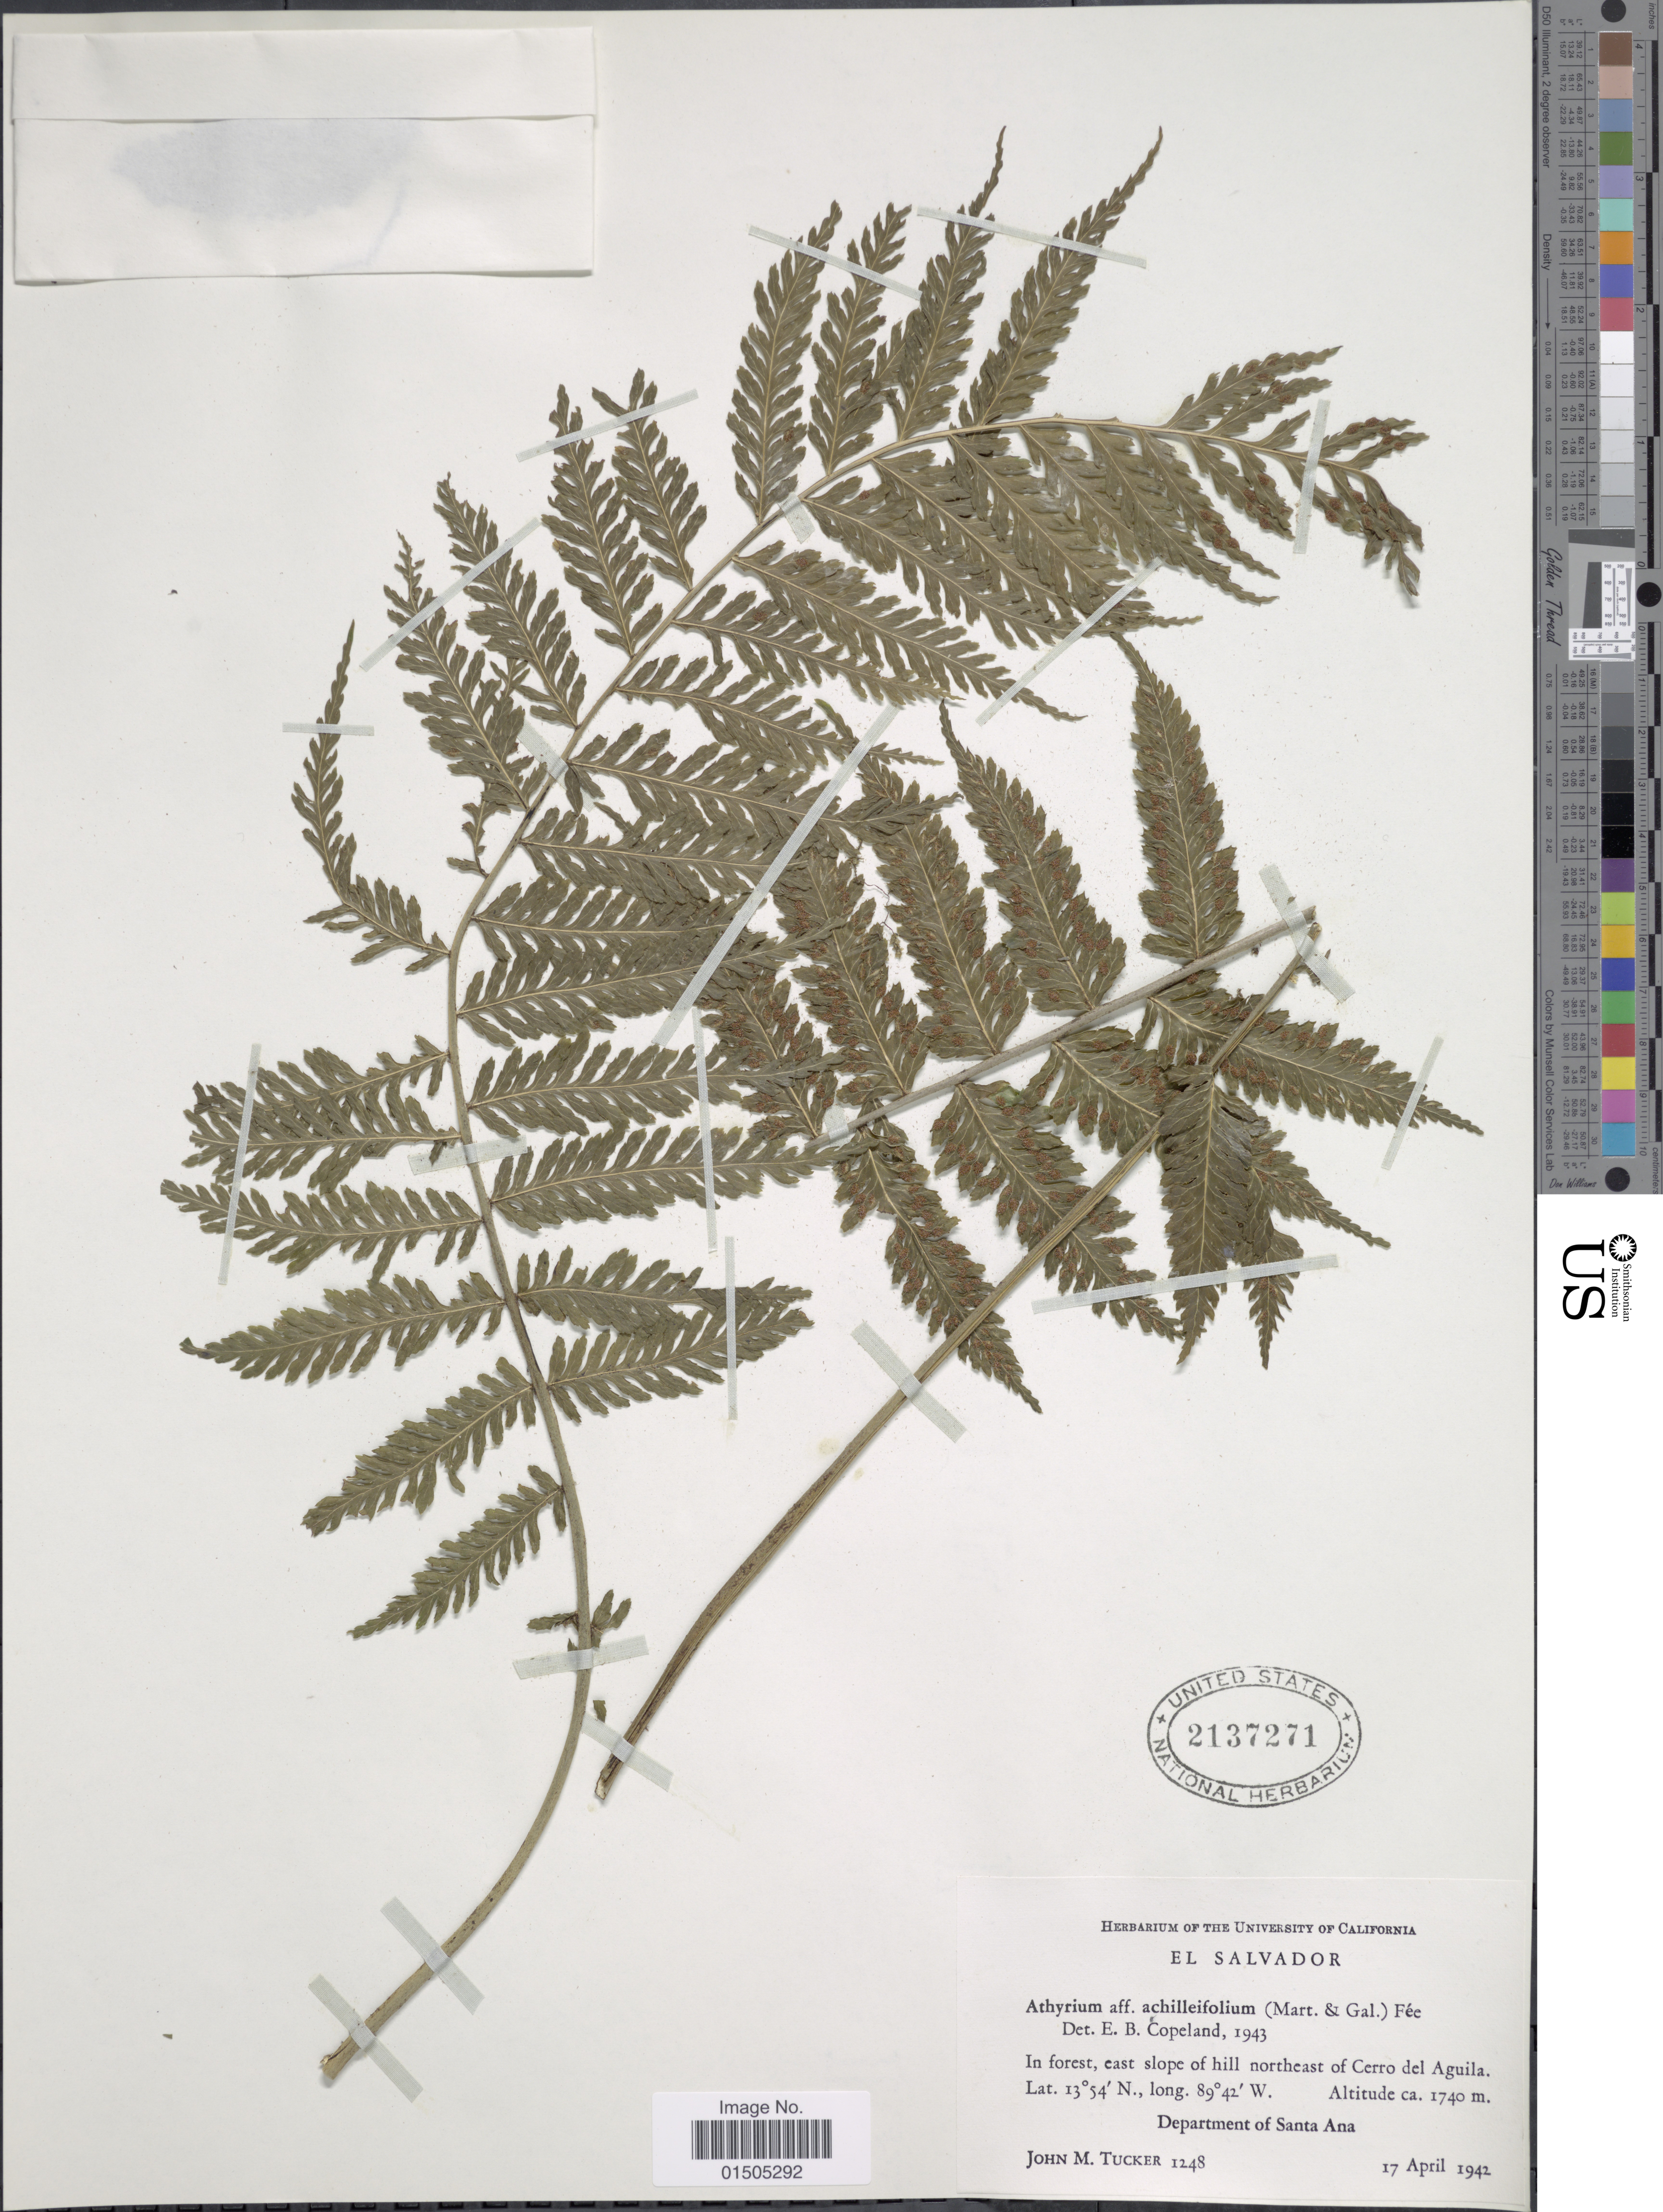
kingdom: Plantae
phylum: Tracheophyta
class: Polypodiopsida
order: Polypodiales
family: Aspleniaceae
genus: Asplenium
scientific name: Asplenium achilleifolium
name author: (M. Martens & Galeotti) Liebm.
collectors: J. M. Tucker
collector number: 1248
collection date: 1942-04-17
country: El Salvador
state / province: Santa Ana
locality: In forest, east slope of hill northeast of Cerro del Aguila.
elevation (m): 1740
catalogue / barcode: US 2137271